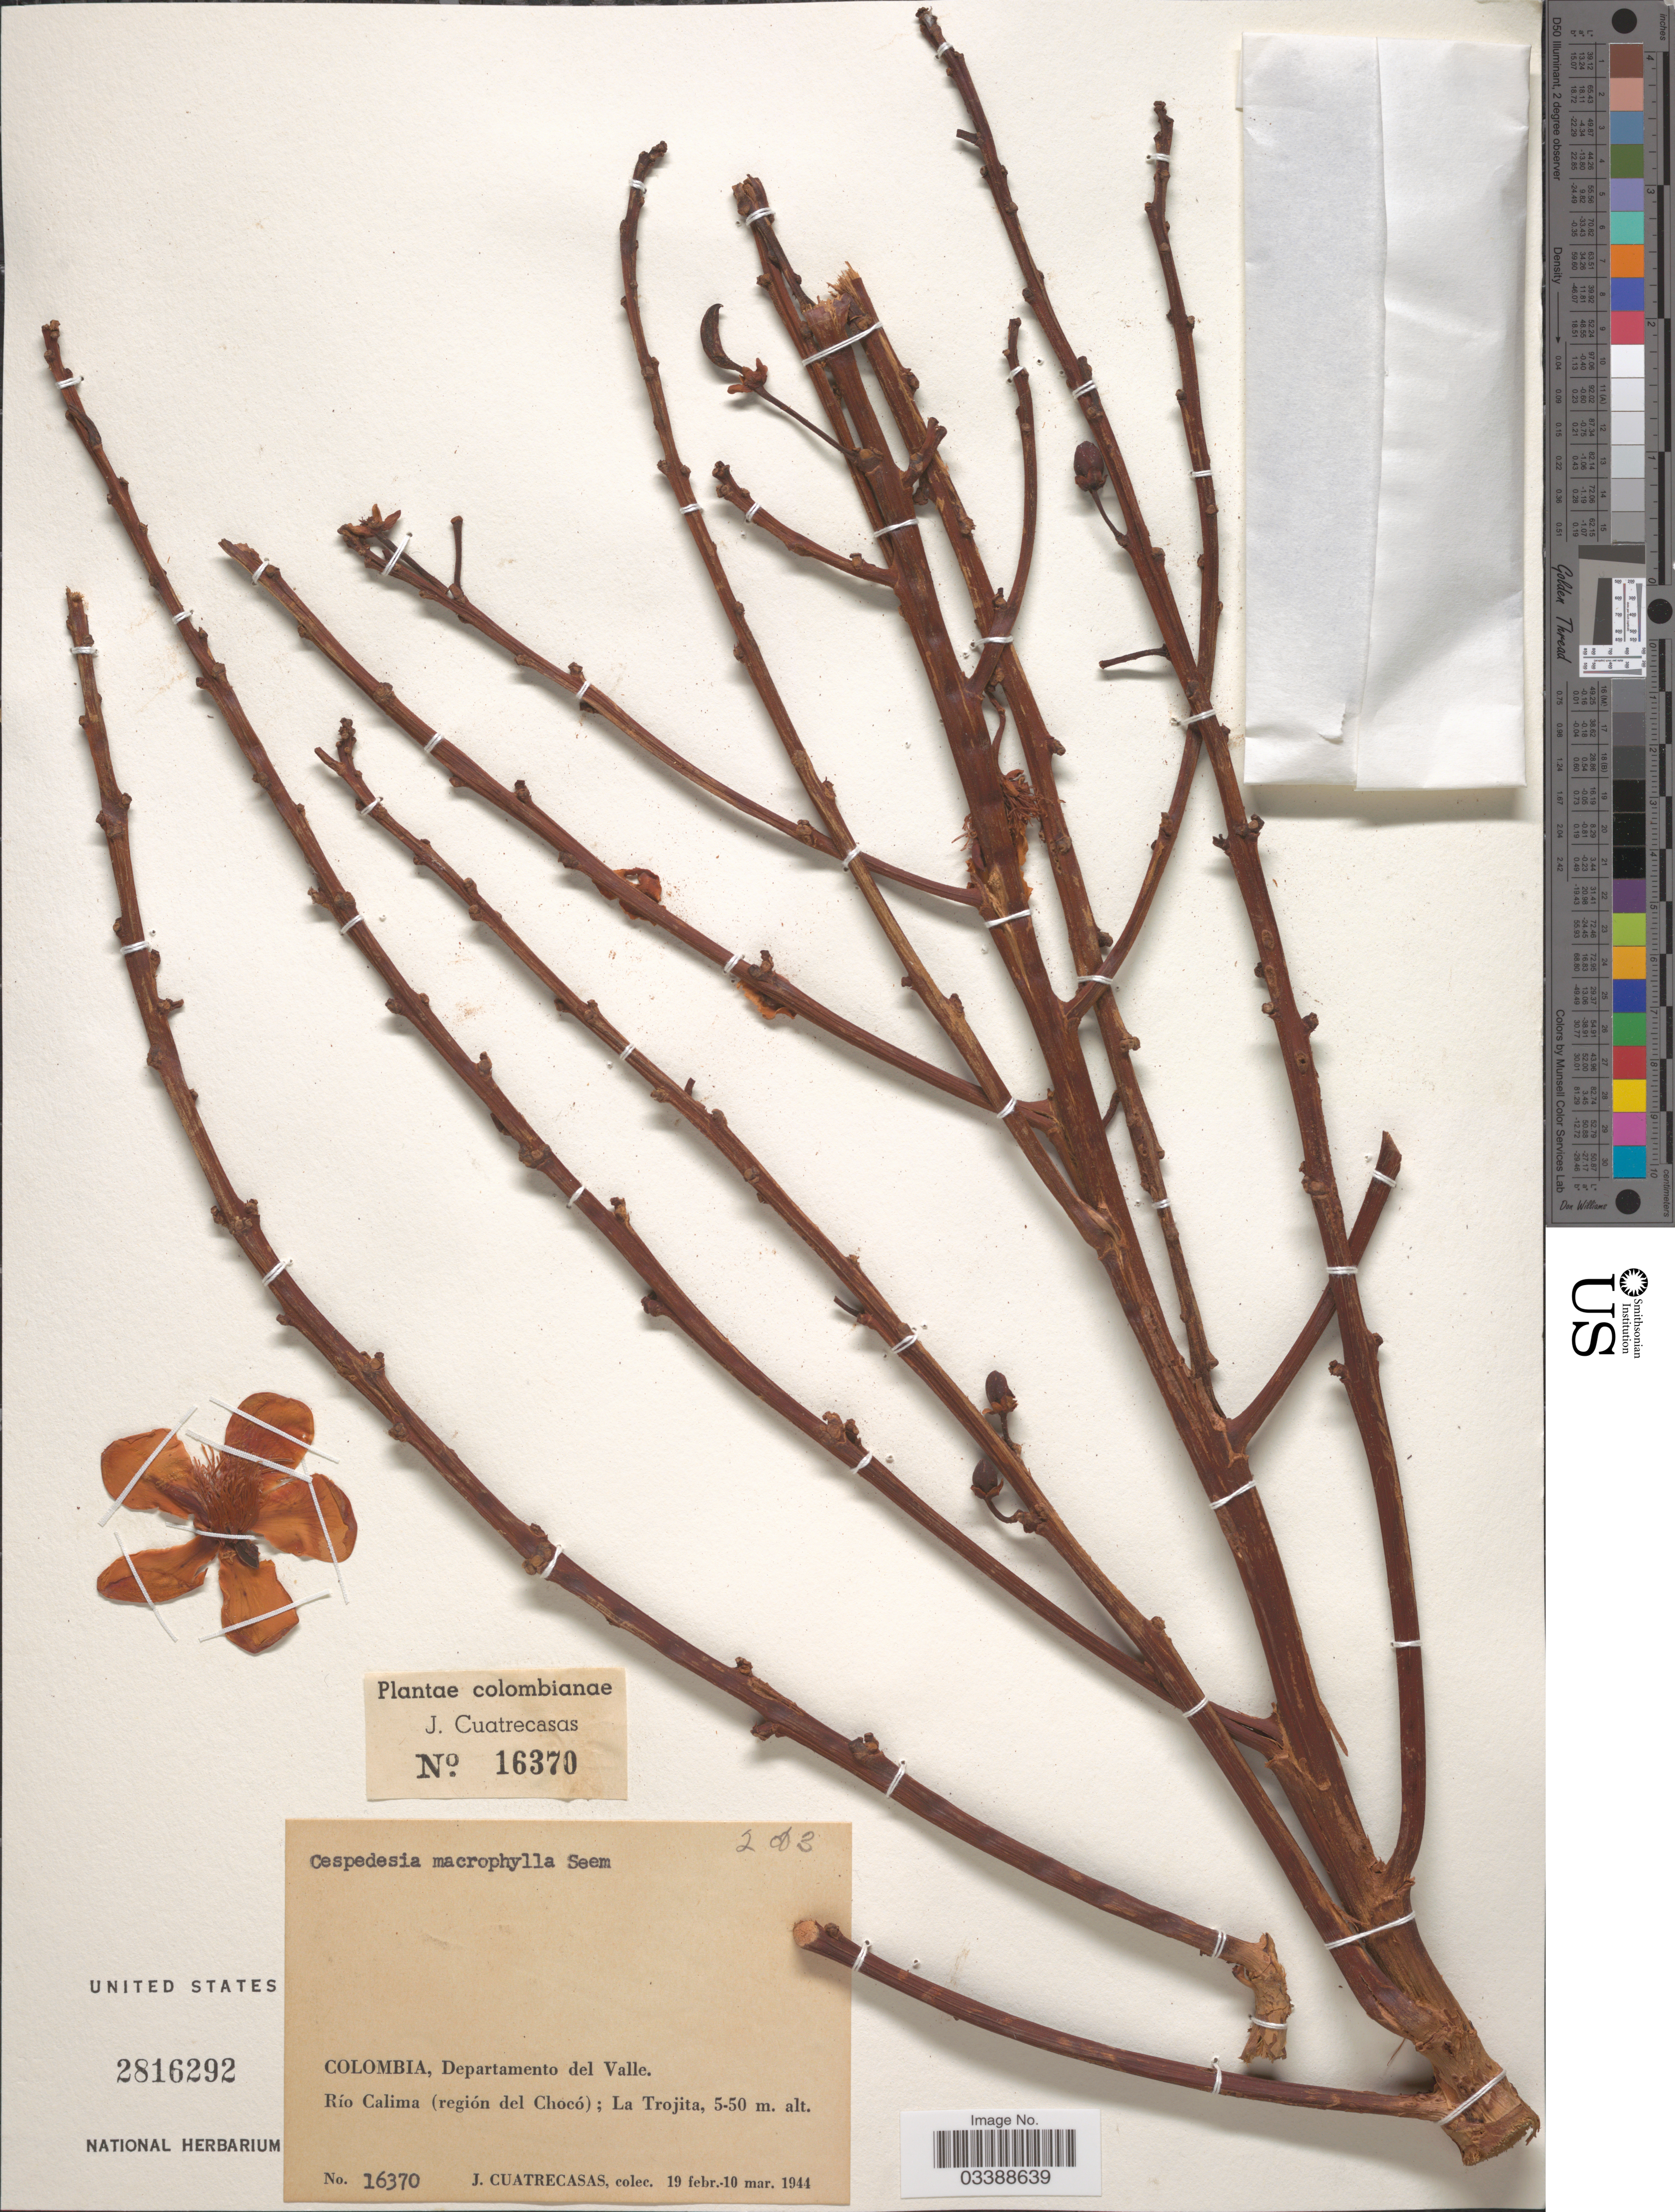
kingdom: Plantae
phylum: Tracheophyta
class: Magnoliopsida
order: Malpighiales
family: Ochnaceae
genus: Cespedesia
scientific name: Cespedesia macrophylla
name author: Seem.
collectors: J. Cuatrecasas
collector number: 16370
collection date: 1944-02-19/1944-03-10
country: Colombia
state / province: Valle del Cauca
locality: Departamento del Valle. Río Calima (región del Chocó); La Trojita.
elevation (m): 5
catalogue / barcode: US 2816292